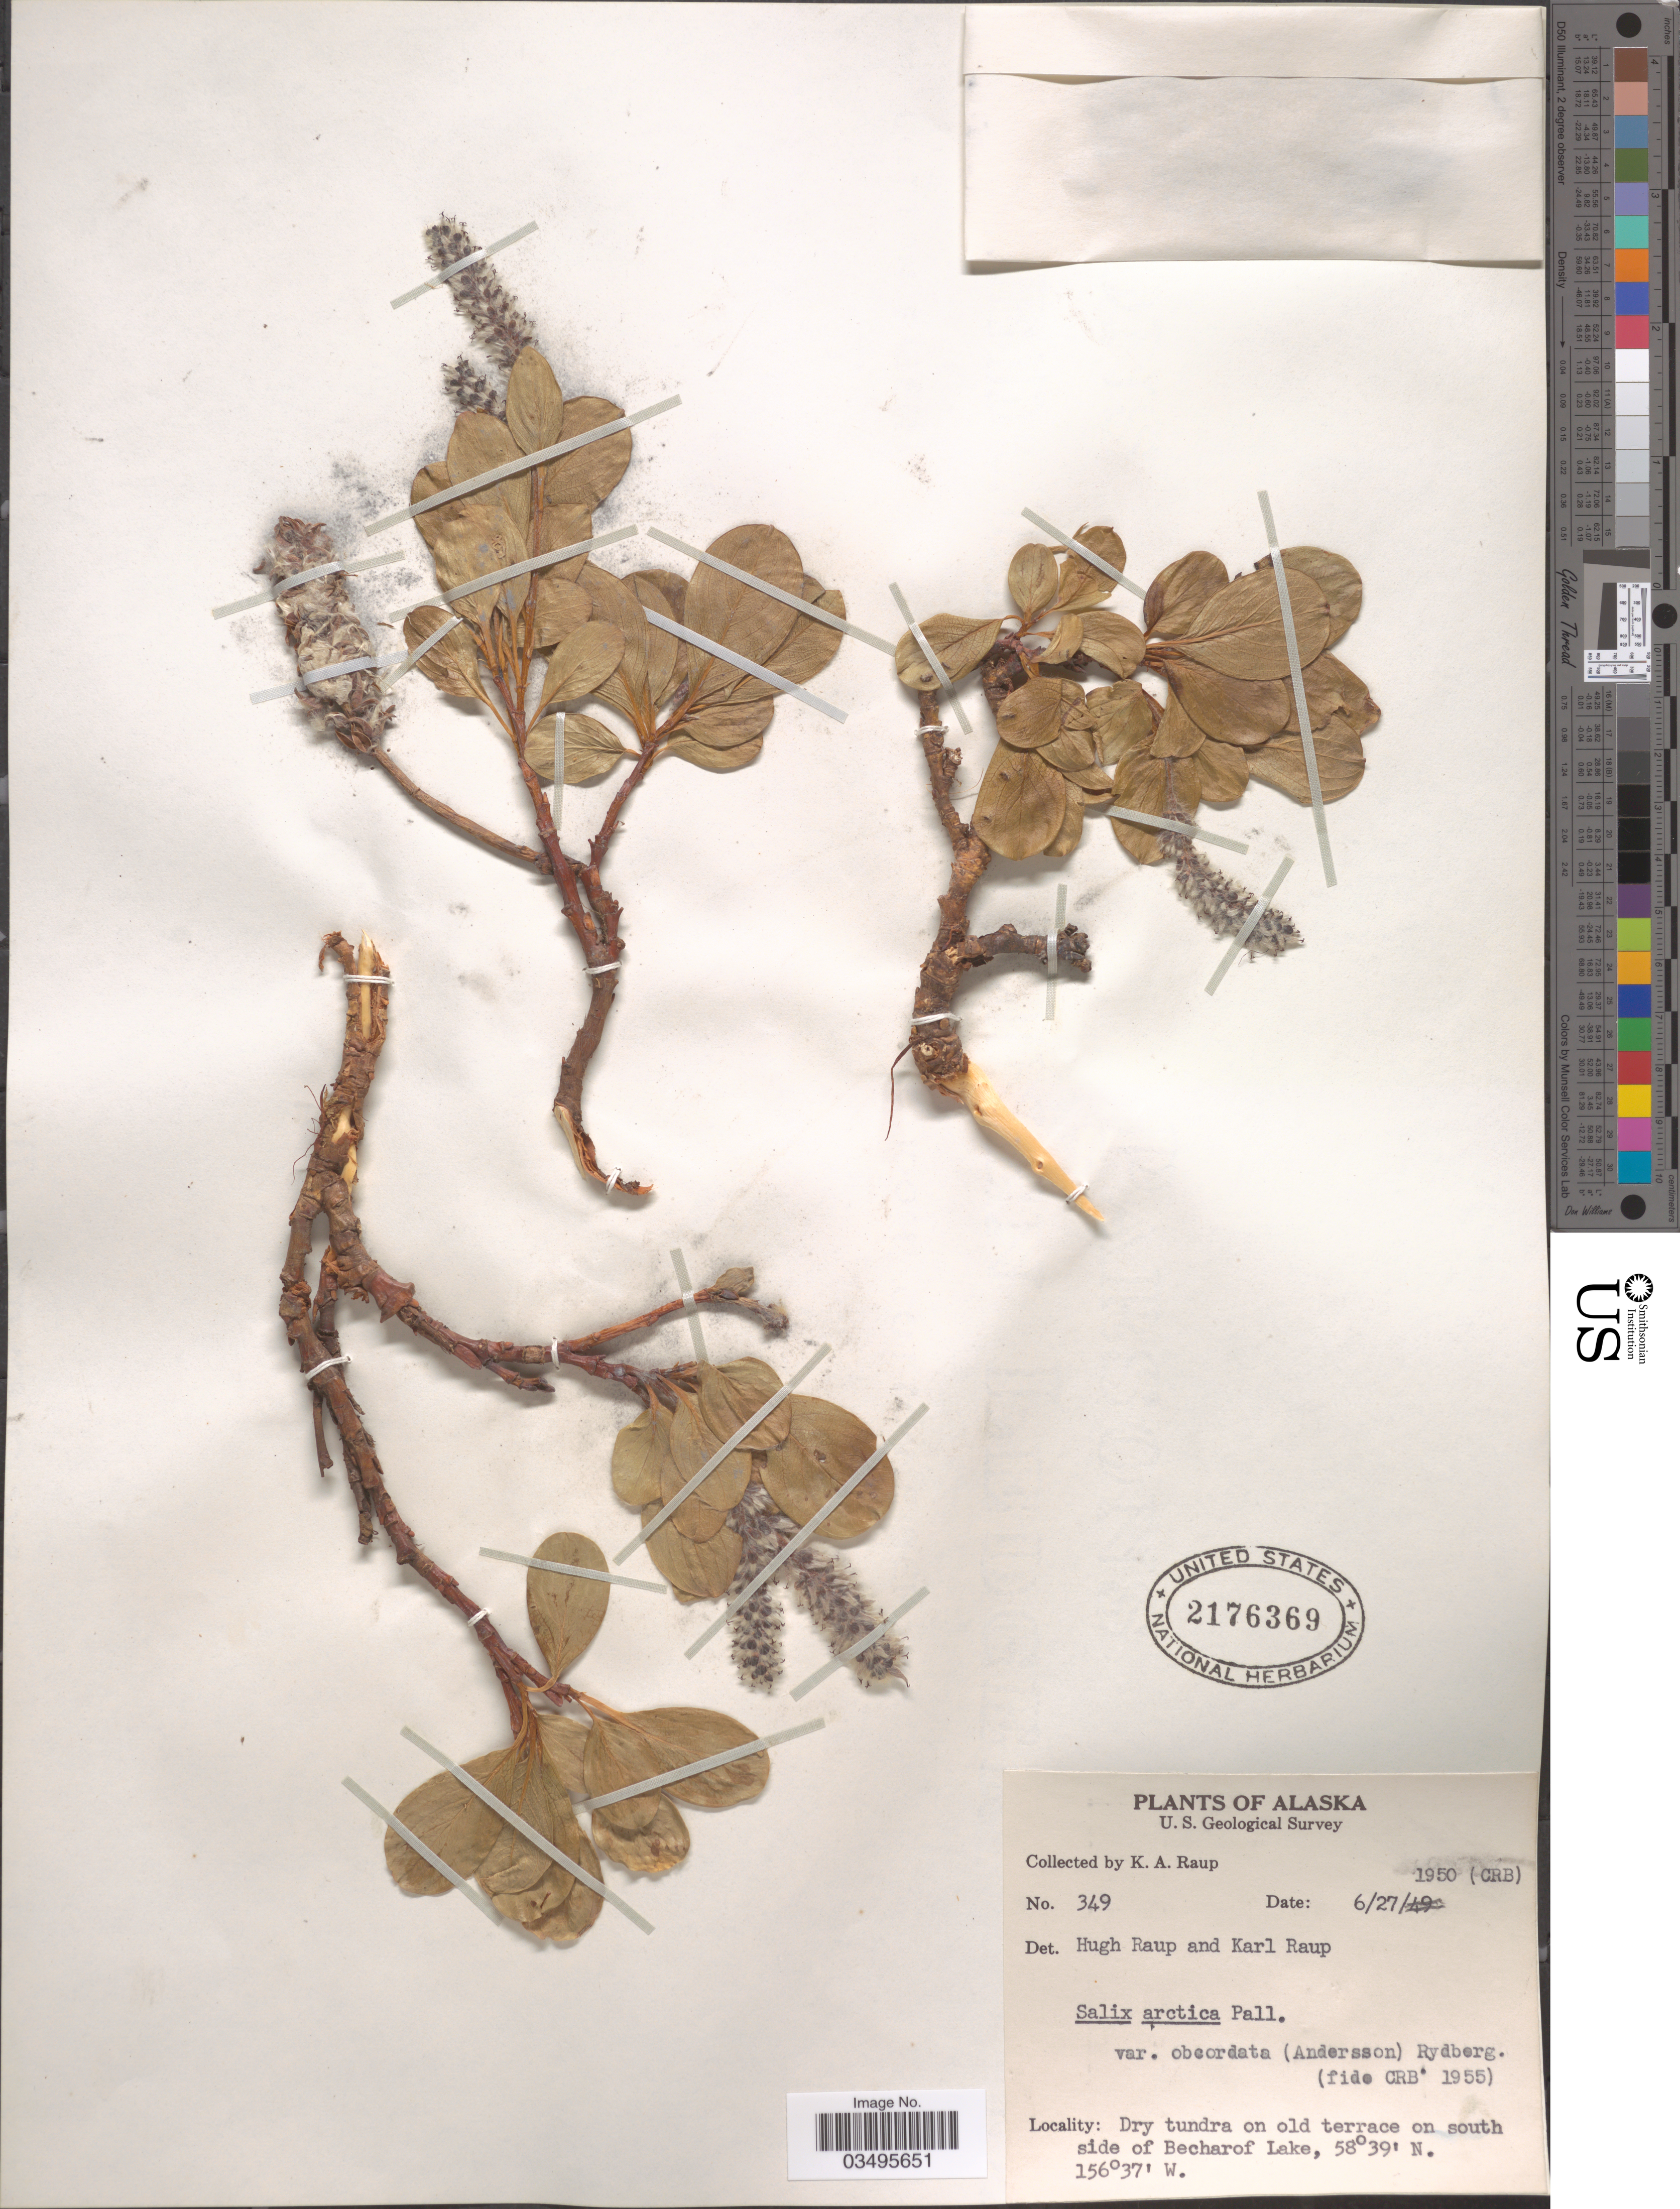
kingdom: Plantae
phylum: Tracheophyta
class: Magnoliopsida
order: Malpighiales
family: Salicaceae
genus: Salix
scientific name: Salix arctica var. obcordata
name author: (Andersson) Rydb.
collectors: K. Raup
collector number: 349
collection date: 1950-06-27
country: United States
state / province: Alaska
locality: Dry tundra on old terrace on south side of Becharof Lake.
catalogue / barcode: US 2176369